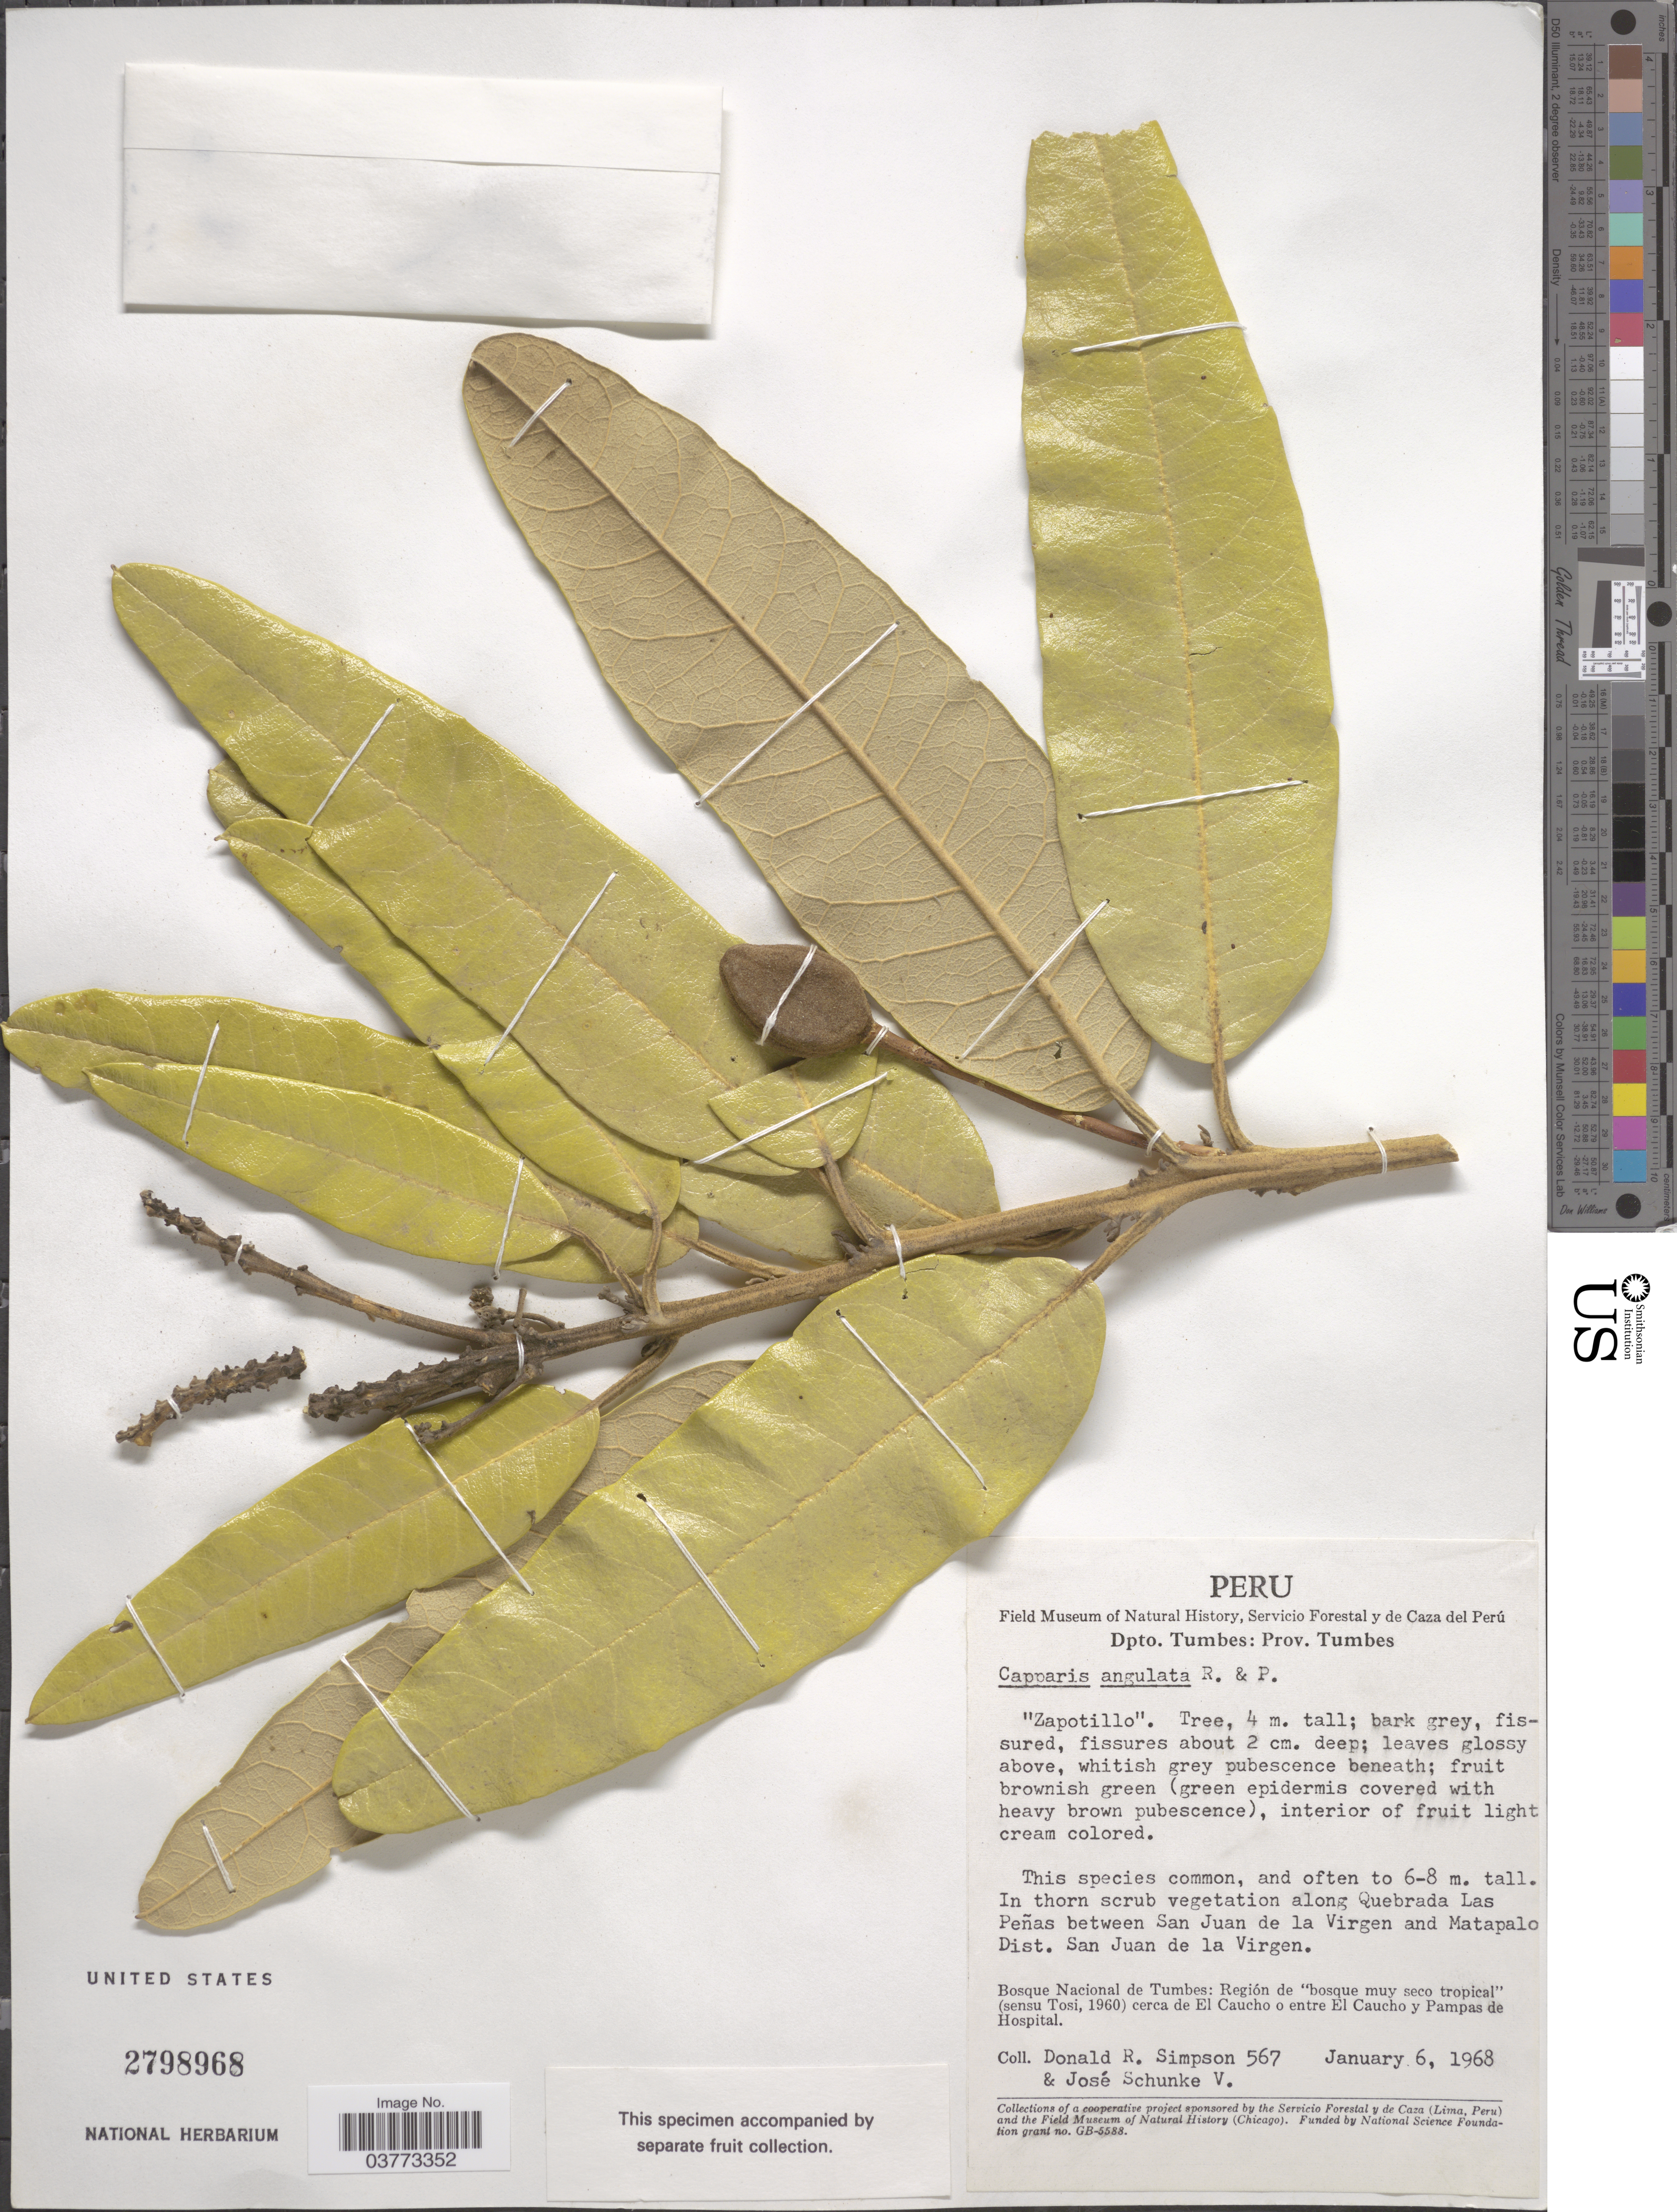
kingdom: Plantae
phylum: Tracheophyta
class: Magnoliopsida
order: Brassicales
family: Capparaceae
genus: Colicodendron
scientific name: Colicodendron angulatum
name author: (Ruiz & Pav. ex DC.) Hutch.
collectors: D. R. Simpson & J. Schunke Vigo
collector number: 567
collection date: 1968-01-06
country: Peru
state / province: Tumbes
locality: Dpto. Tumbes. Along Quebrada Las Peñas between San Juan de la Virgen and Matapalo Dist. San Juan de la Virgen. Bosque Nacional de Tumbes: Región de "bosque muy seco tropical" (sensu tosi, 1960) cerca de El Caucho o entre El Caucho y Pampas de Hospital.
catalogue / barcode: US 2798968